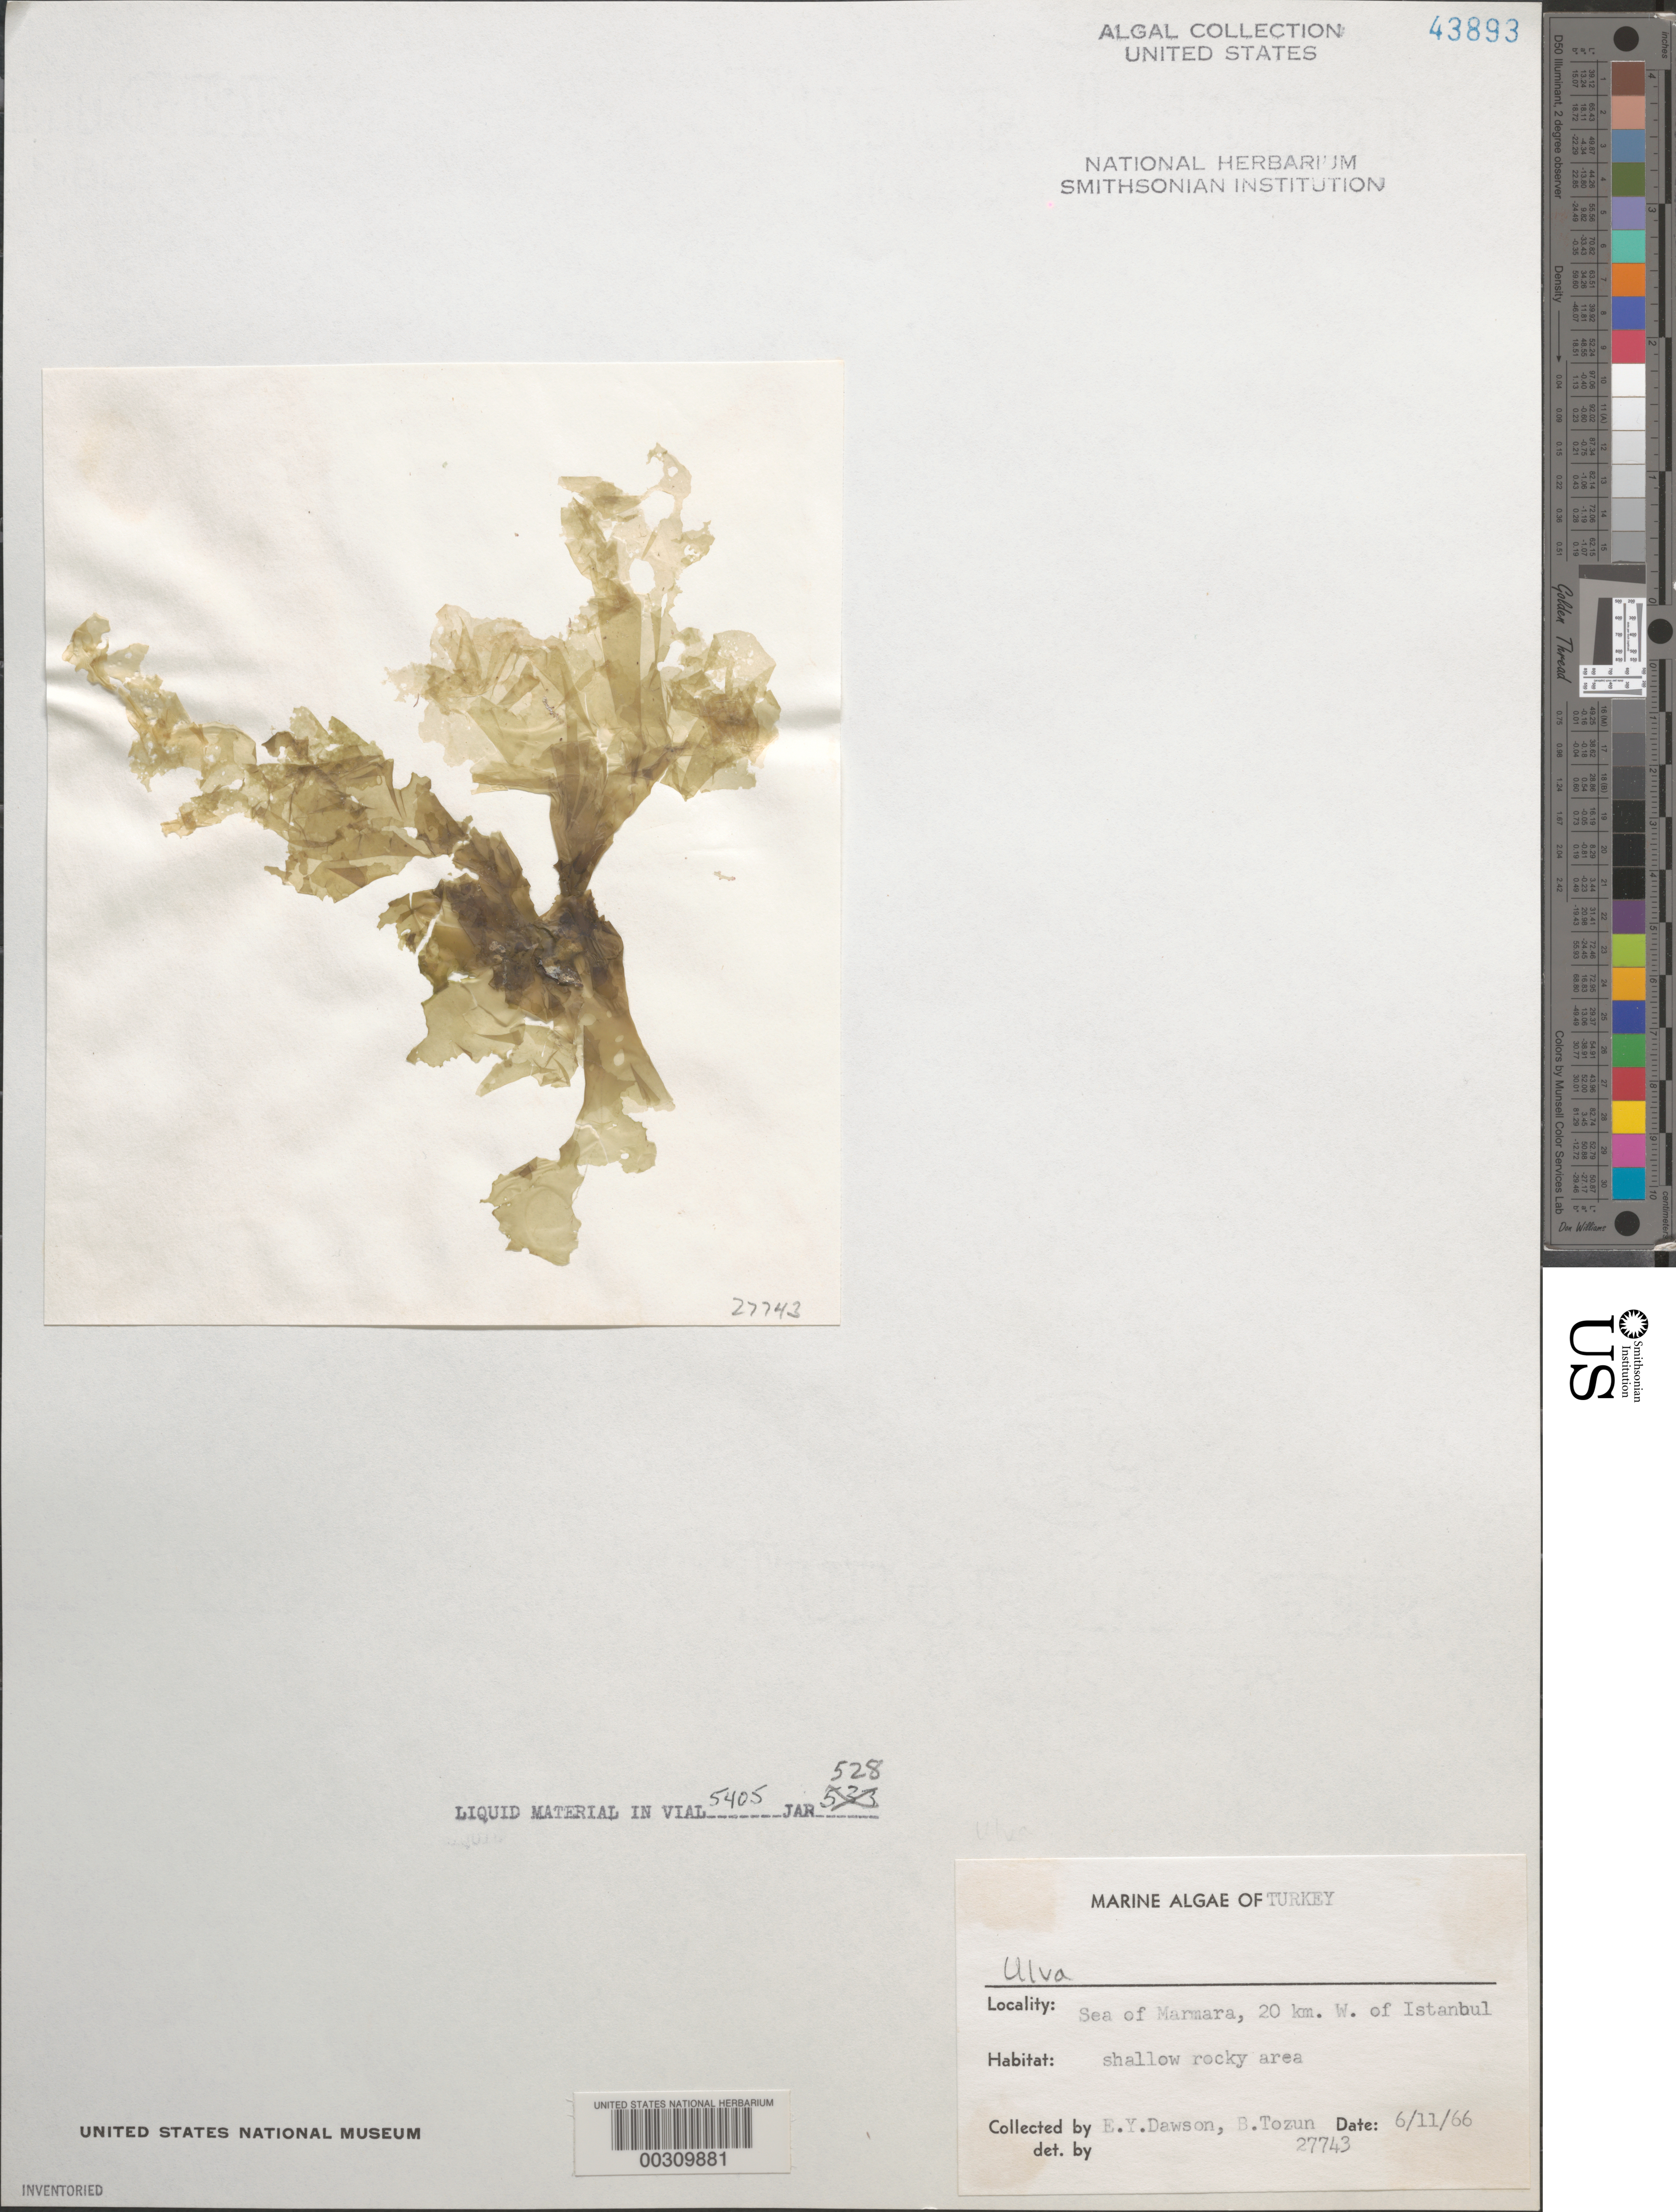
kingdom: Plantae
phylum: Chlorophyta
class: Ulvophyceae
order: Ulvales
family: Ulvaceae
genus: Ulva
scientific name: Ulva sp.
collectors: E. Y. Dawson & B. Tozun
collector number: EYD 27743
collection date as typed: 11 Jun 1966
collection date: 1966-06-11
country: Turkey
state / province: Istanbul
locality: Sea of Marmara, 20 km west of Istanbul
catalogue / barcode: US 43893